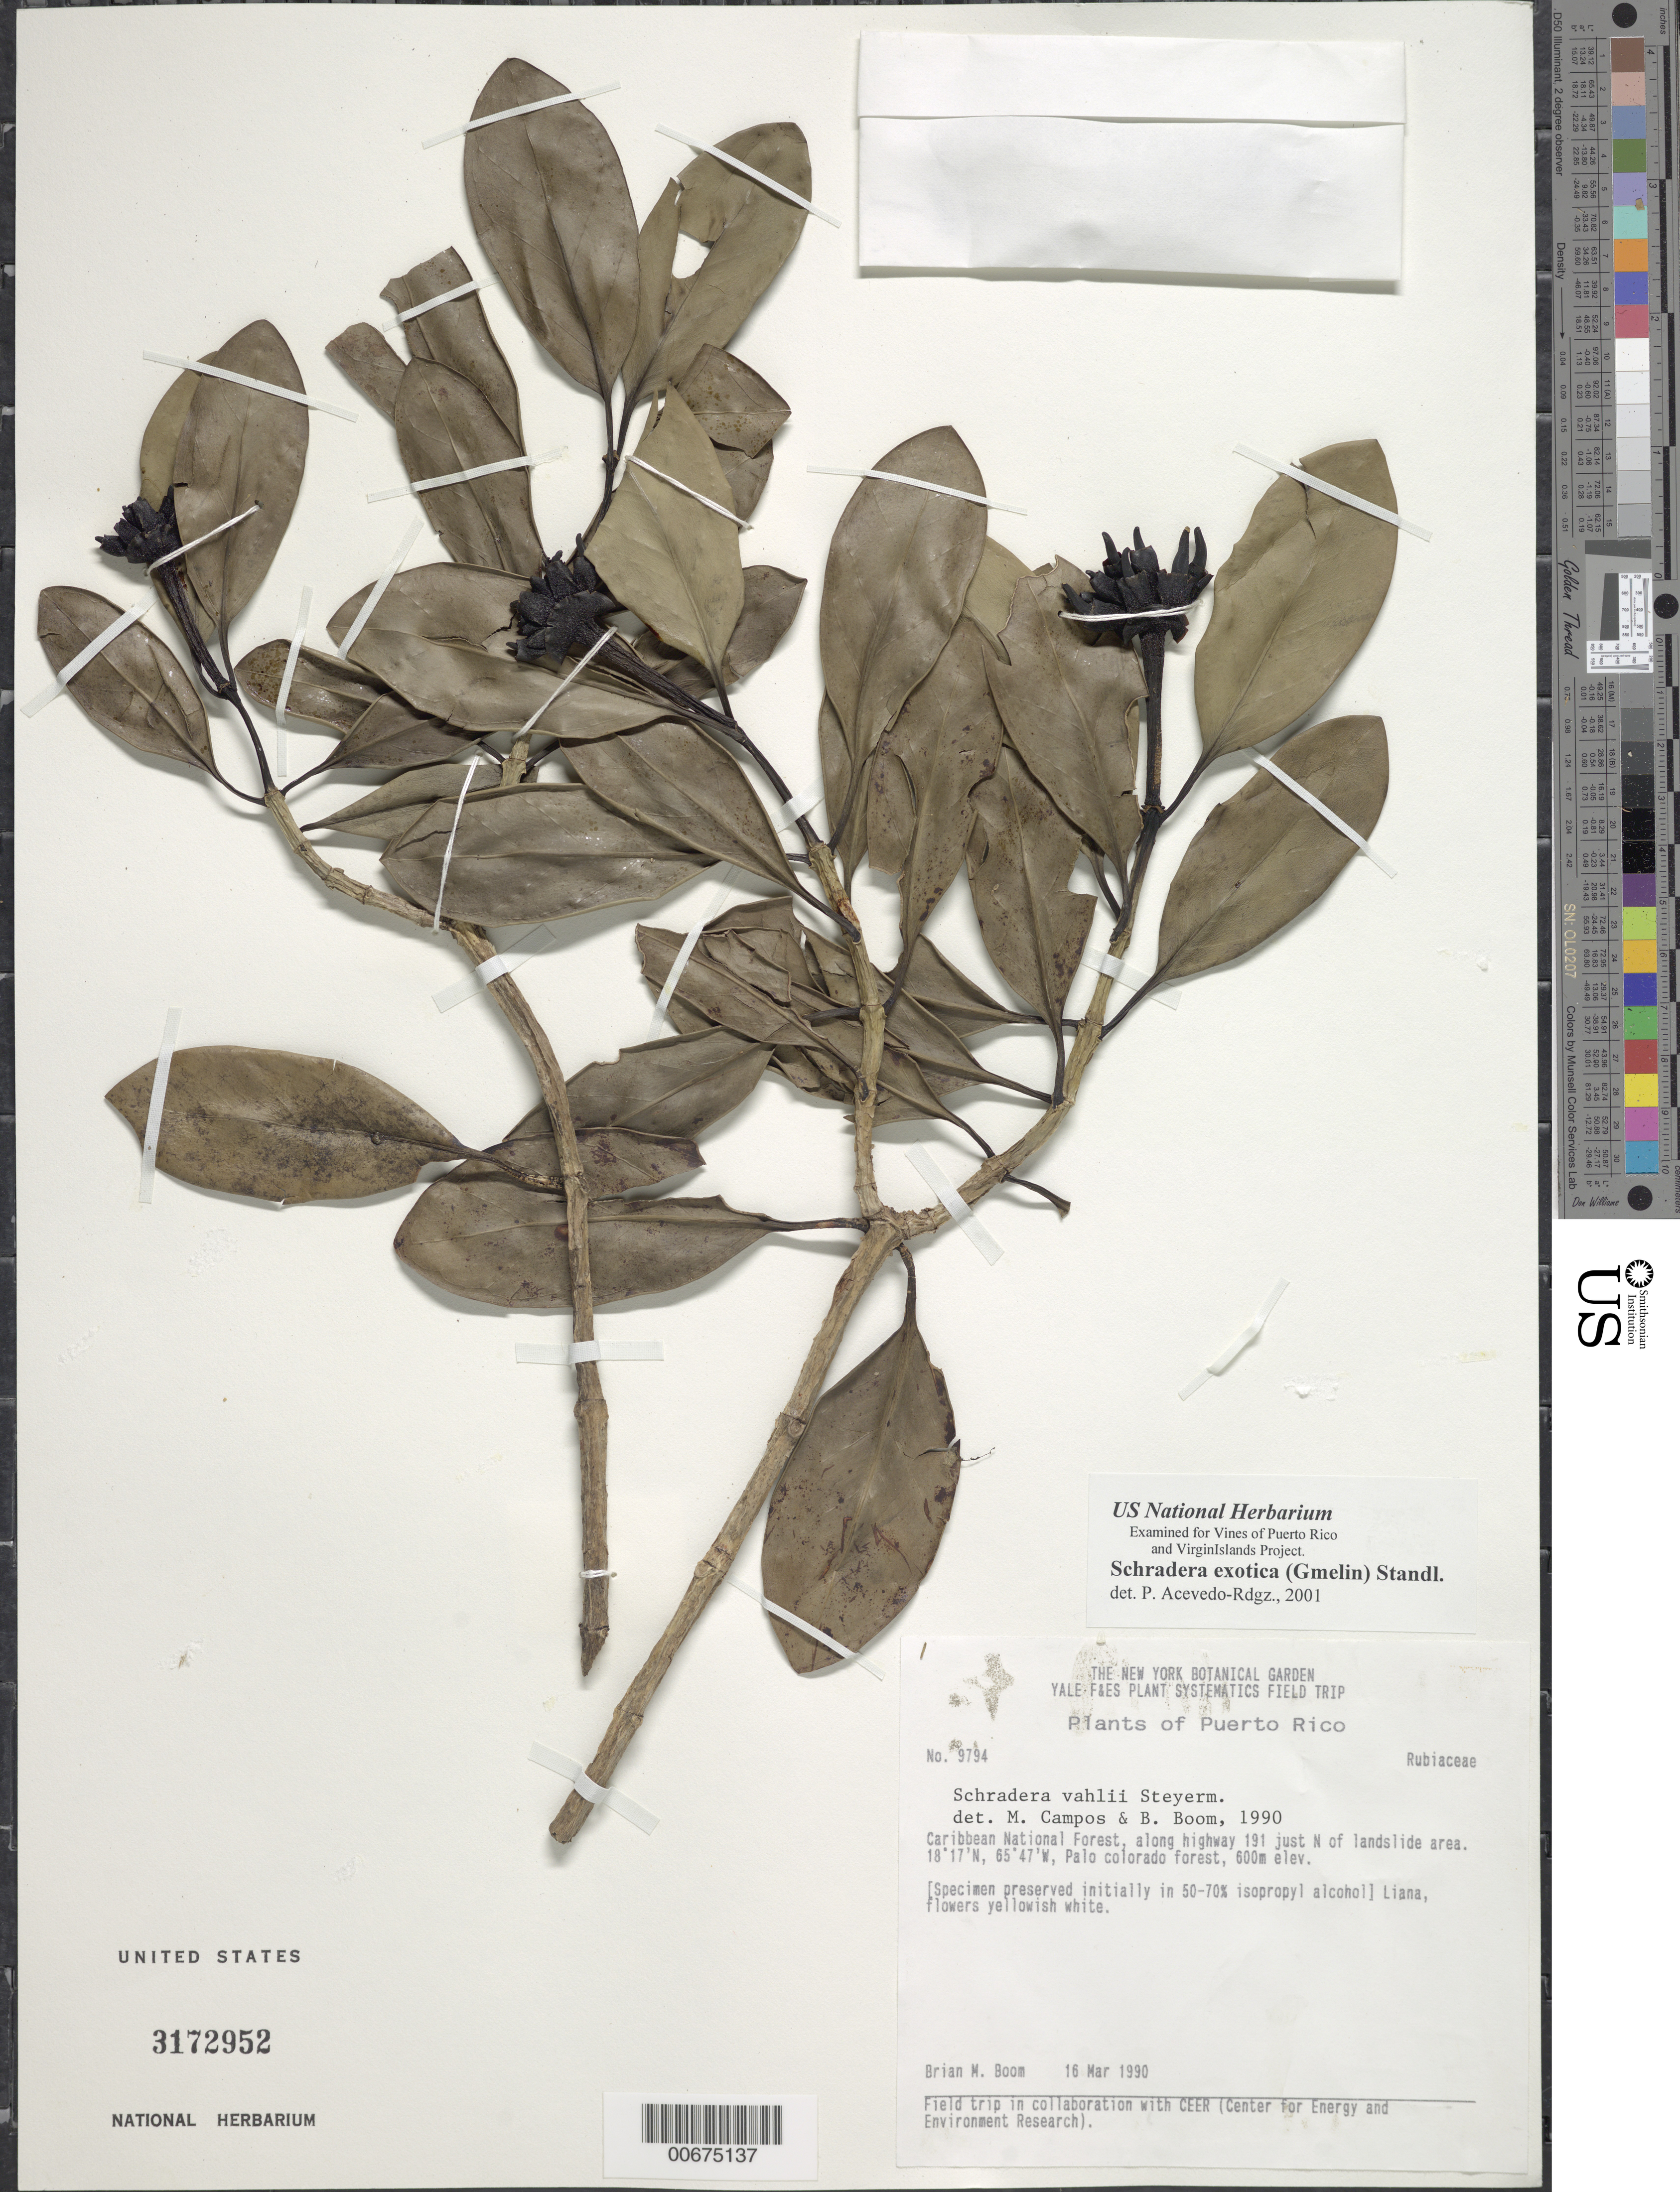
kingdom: Plantae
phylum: Tracheophyta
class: Magnoliopsida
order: Gentianales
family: Rubiaceae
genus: Schradera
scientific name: Schradera exotica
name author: (J.F. Gmel.) Standl.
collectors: B. M. Boom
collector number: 9794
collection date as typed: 16 Mar 1990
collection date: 1990-03-16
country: Puerto Rico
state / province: Naguabo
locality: Caribbean National Forest, along Hwy 191 just N of landslide area, Palo colorado forest.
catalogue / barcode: US 3172952